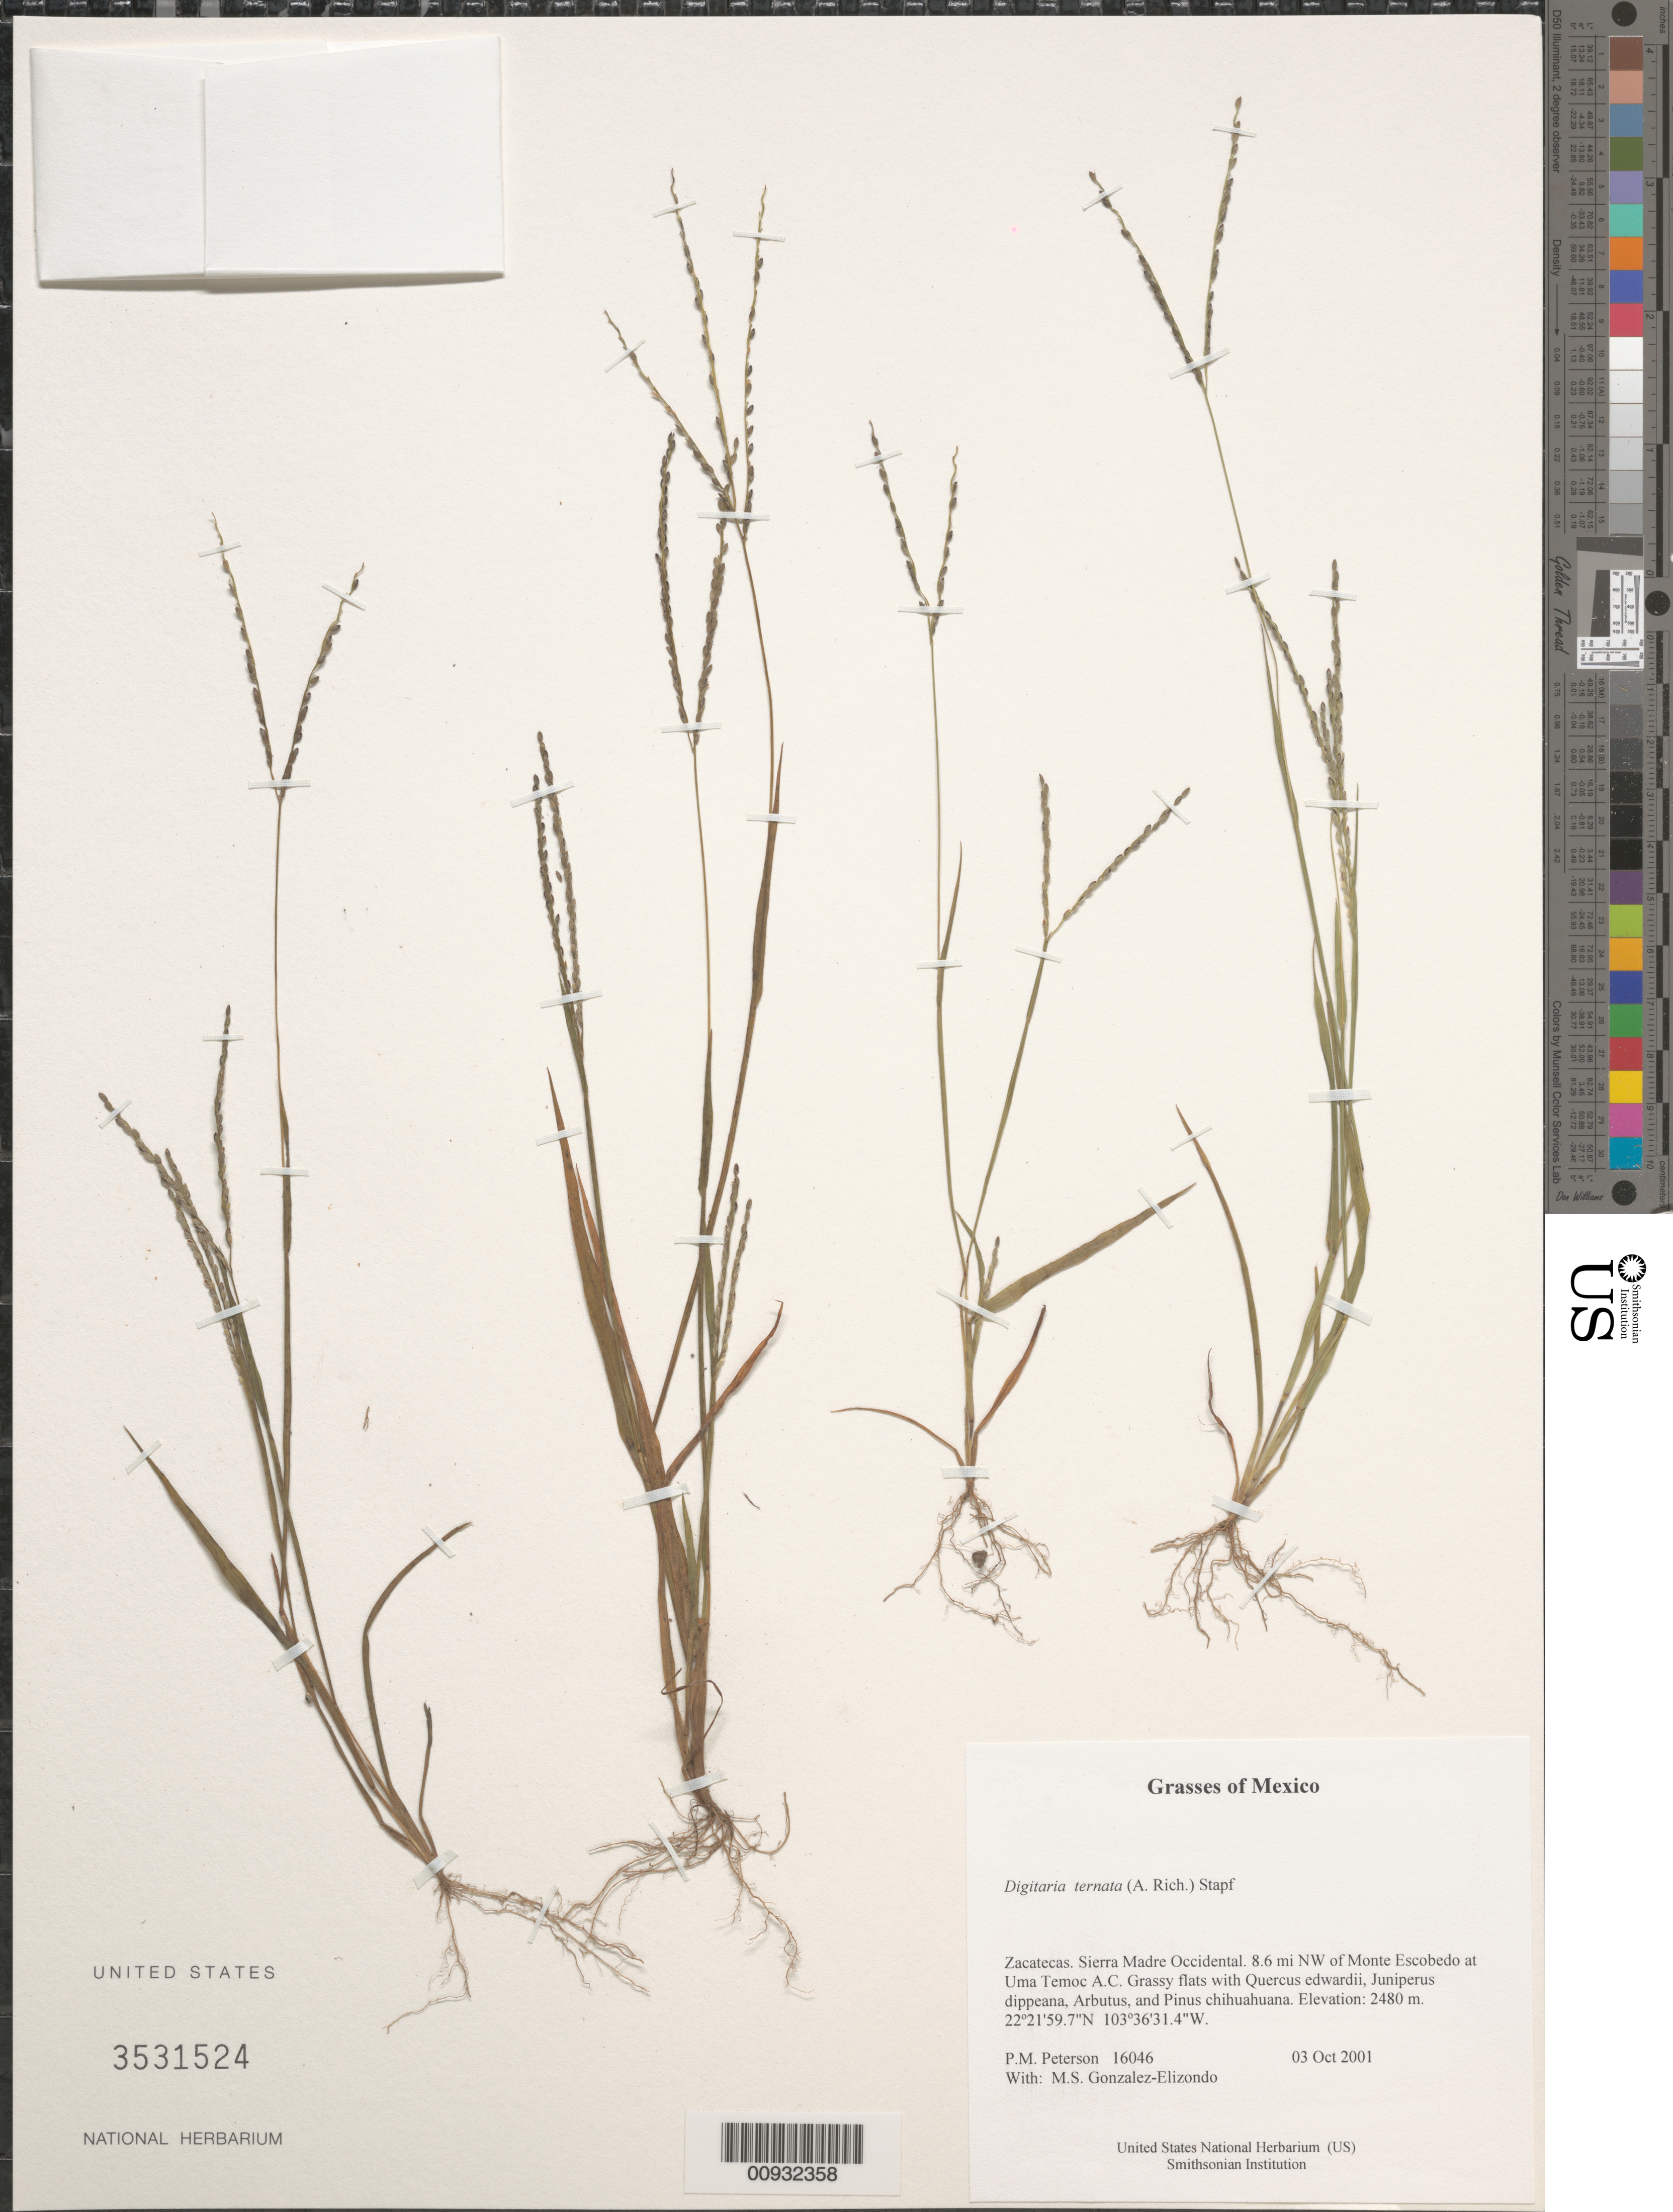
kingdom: Plantae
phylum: Tracheophyta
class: Liliopsida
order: Poales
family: Poaceae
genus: Digitaria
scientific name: Digitaria ternata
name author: (Hochr. ex A. Rich.) Stapf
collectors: P. M. Peterson & M. S. González-Elizondo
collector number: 16046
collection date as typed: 03 Oct 2001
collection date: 2001-10-03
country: Mexico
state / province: Zacatecas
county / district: Sierra Madre Occidental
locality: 8.6 mi NW of Monte Escobedo at Uma Temoc A.C. Grassy flats with Quercus edwardii, Juniperus dippeana, Arbutus, and Pinus chihuahuana.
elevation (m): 2480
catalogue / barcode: US 3531524